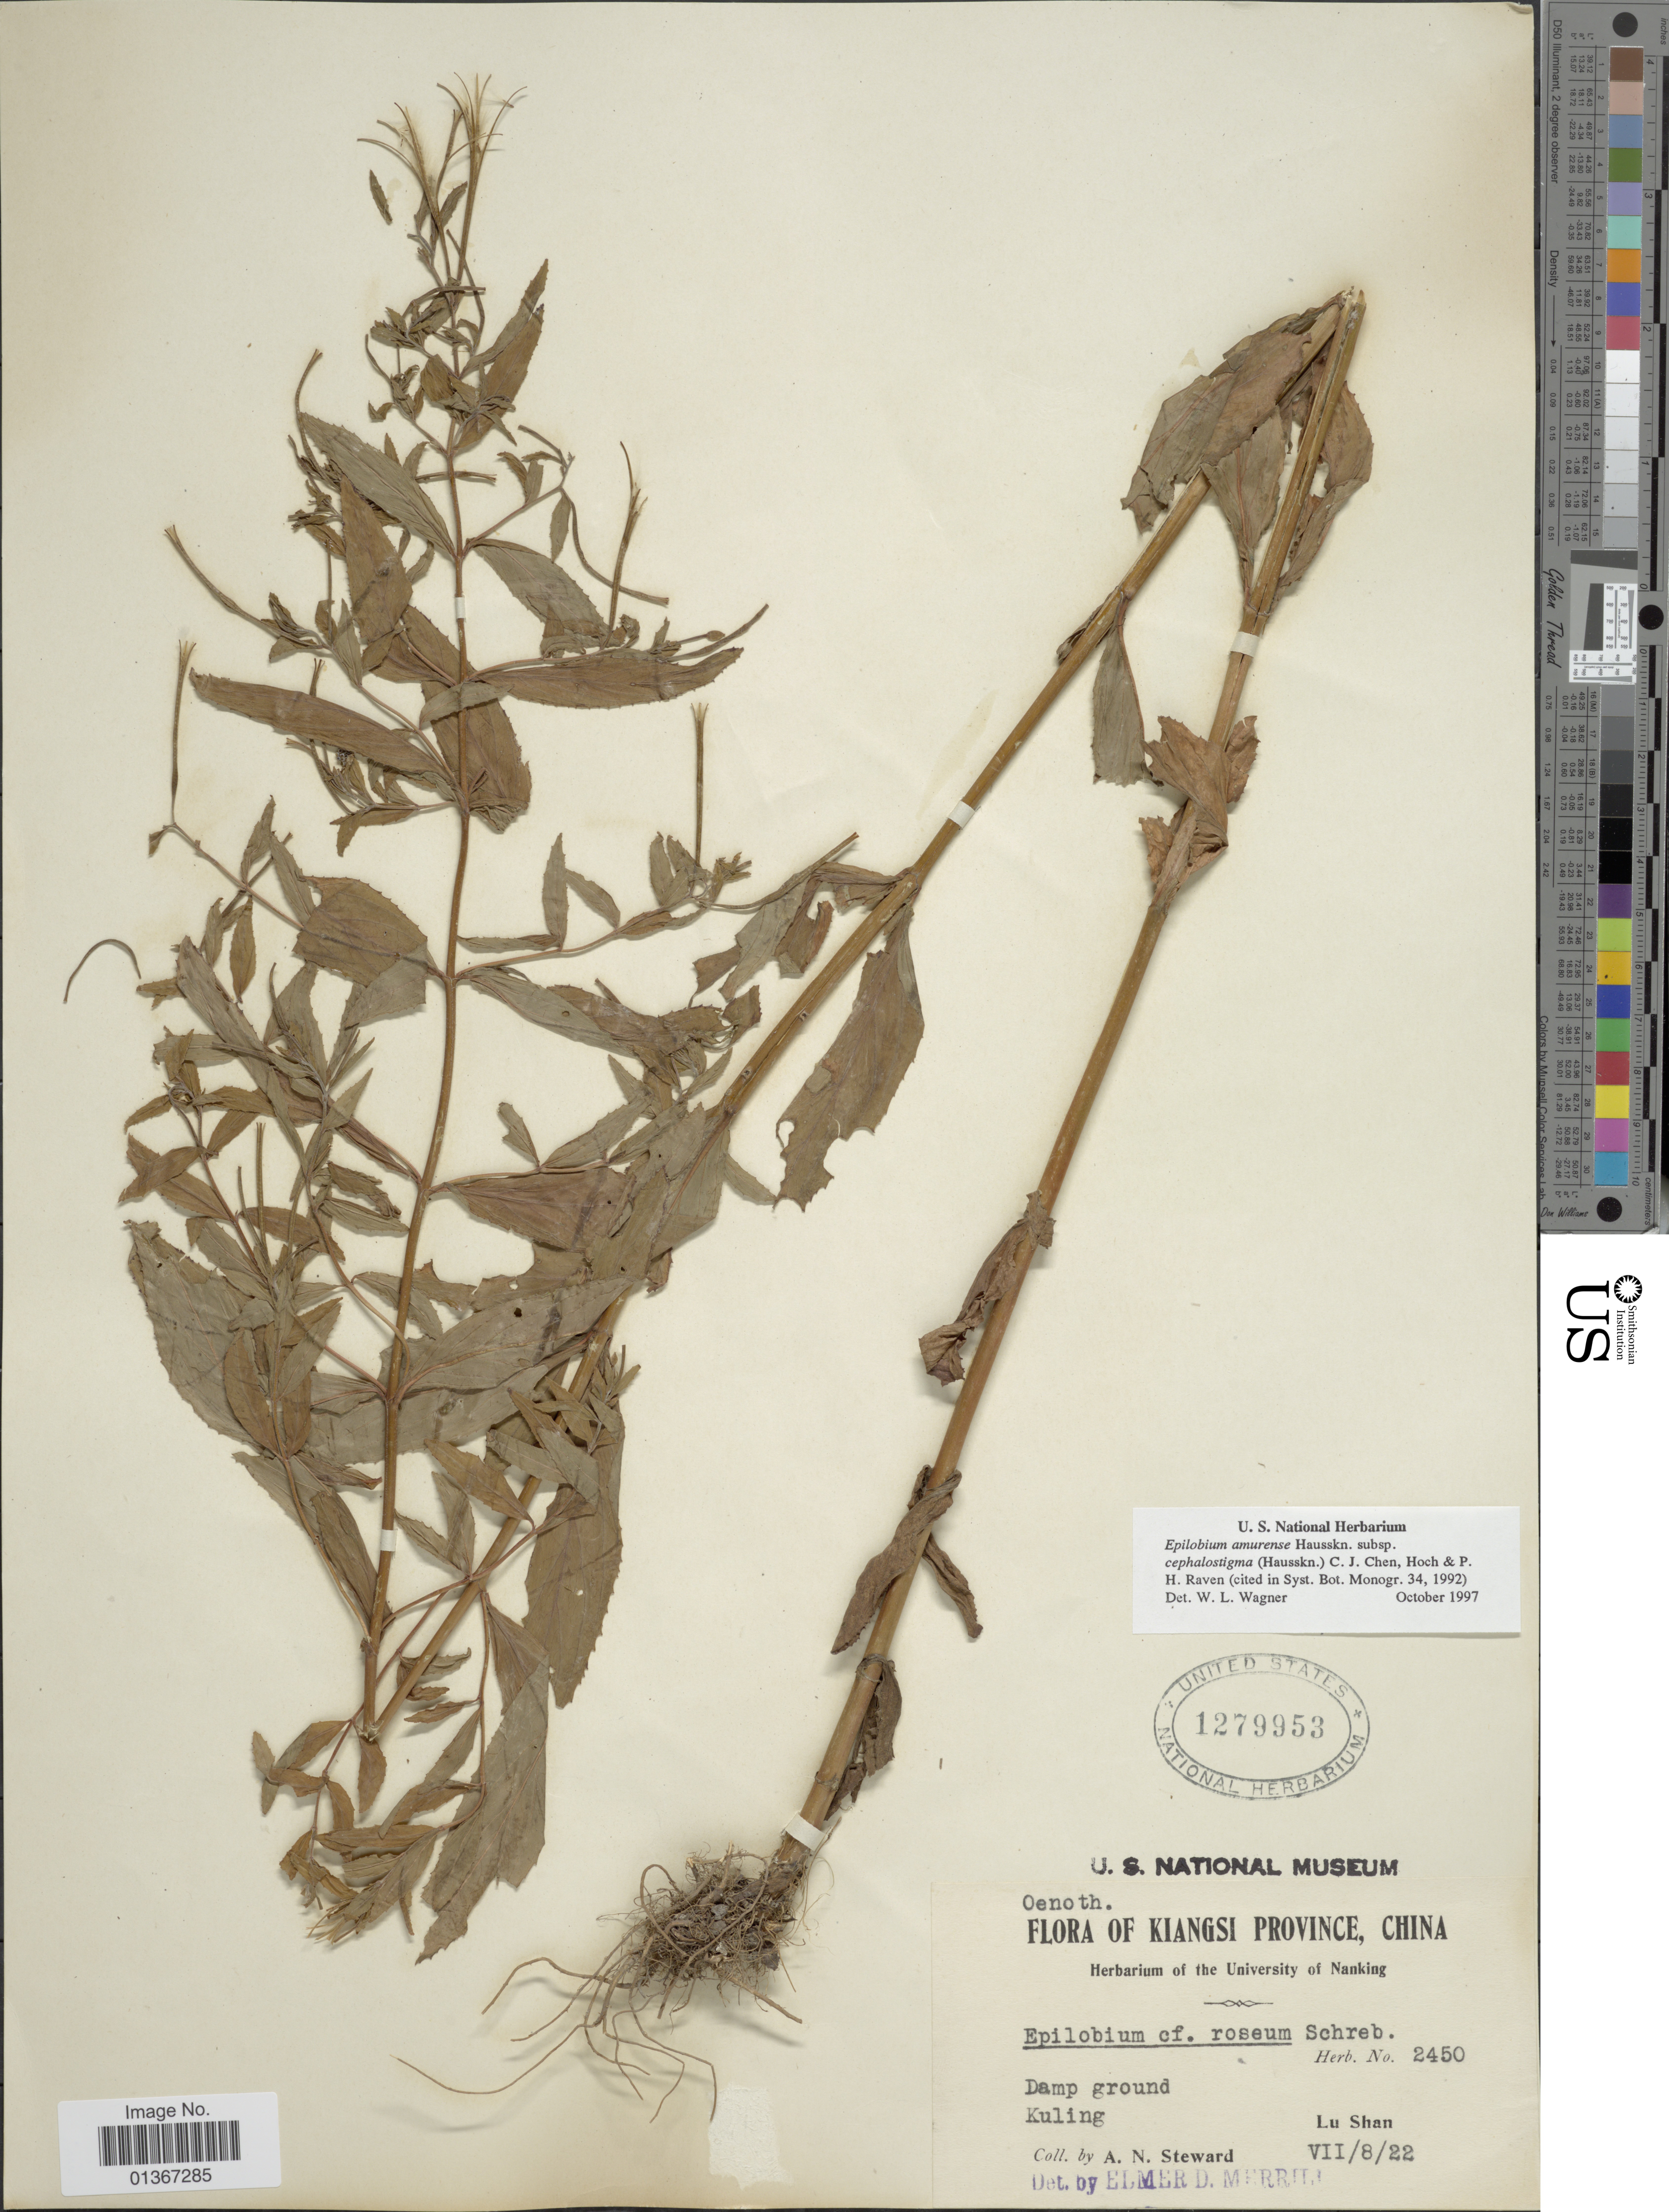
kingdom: Plantae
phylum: Tracheophyta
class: Magnoliopsida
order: Myrtales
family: Onagraceae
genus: Epilobium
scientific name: Epilobium amurense subsp. cephalostigma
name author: (Hausskn.) C.J. Chen et al.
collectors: A. N. Steward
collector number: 2450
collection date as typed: Transcribed d/m/y: 8/7/22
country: China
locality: Kiangsi Province. Kuling.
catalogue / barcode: US 1279953